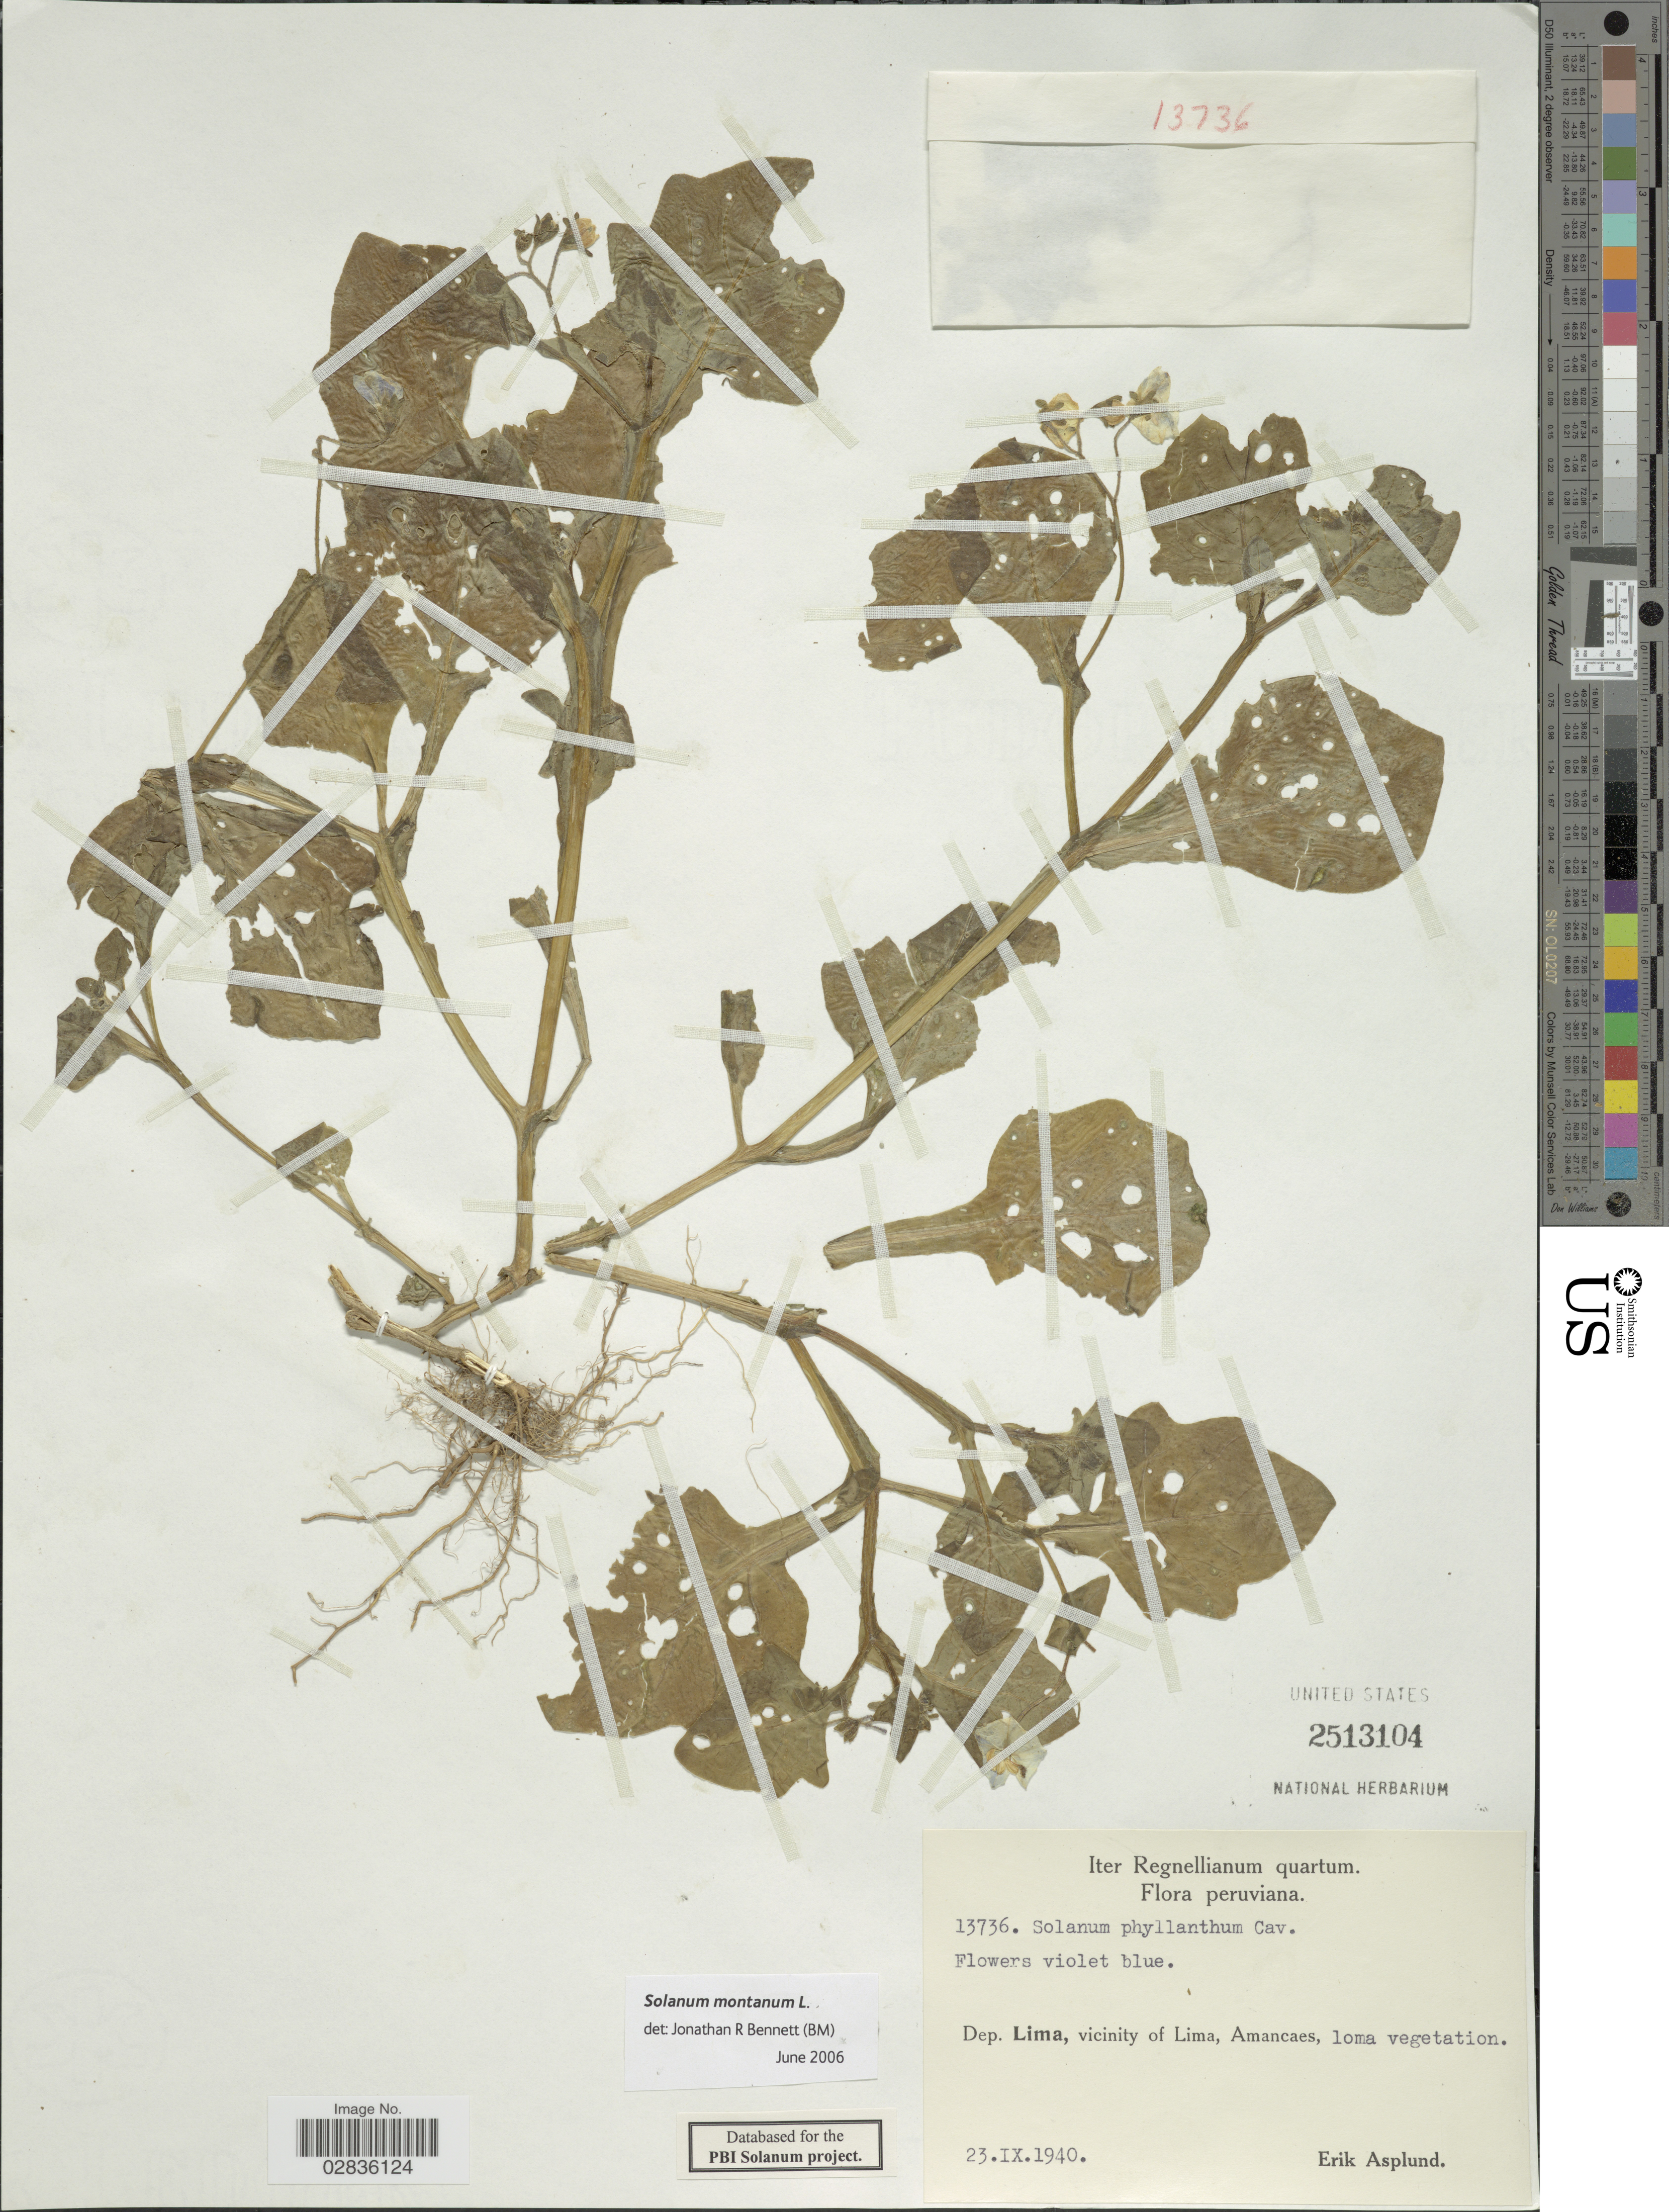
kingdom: Plantae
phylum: Tracheophyta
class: Magnoliopsida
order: Solanales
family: Solanaceae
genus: Solanum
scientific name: Solanum montanum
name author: L.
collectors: E. Asplund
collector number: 13736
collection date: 1940-09-23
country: Peru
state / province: Lima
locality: Dep. Lima, vicinity of Lima, Amancaes.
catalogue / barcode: US 2513104